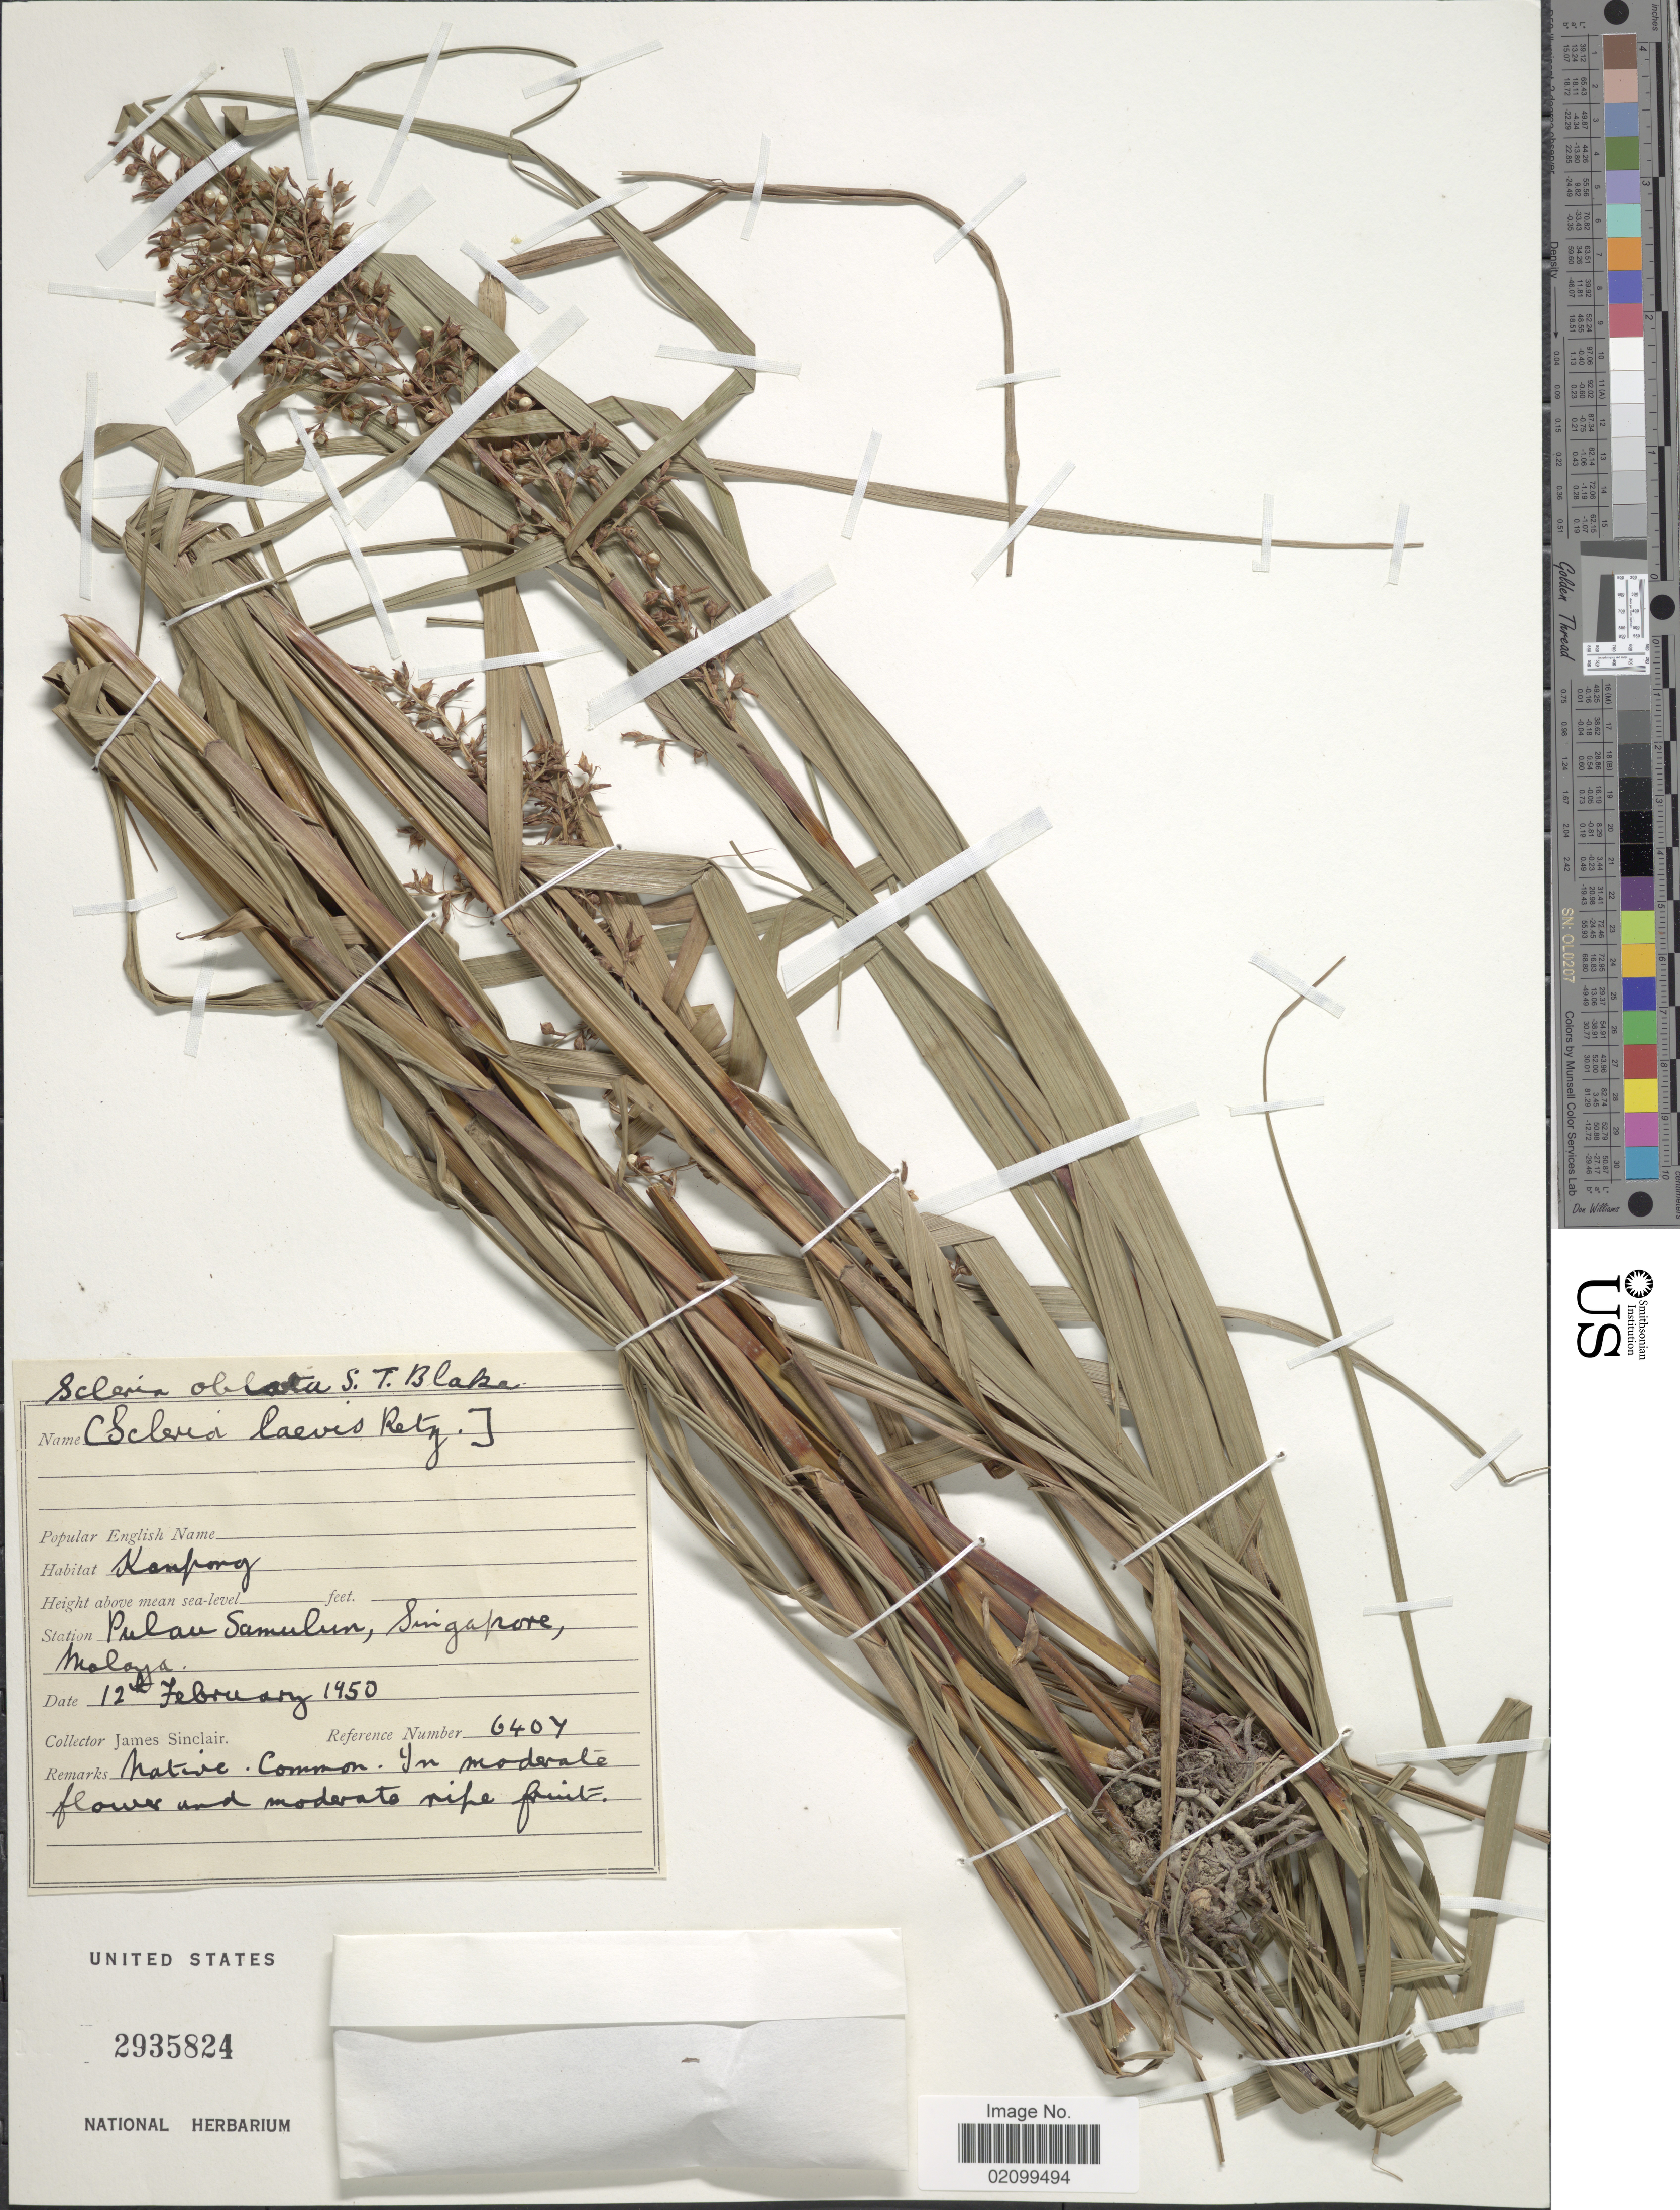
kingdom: Plantae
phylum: Tracheophyta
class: Liliopsida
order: Poales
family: Cyperaceae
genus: Scleria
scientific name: Scleria oblata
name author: S.T. Blake ex J. Kern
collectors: J. Sinclair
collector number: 6407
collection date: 1950-02-12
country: Singapore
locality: Pulau Samulun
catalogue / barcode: US 2935824